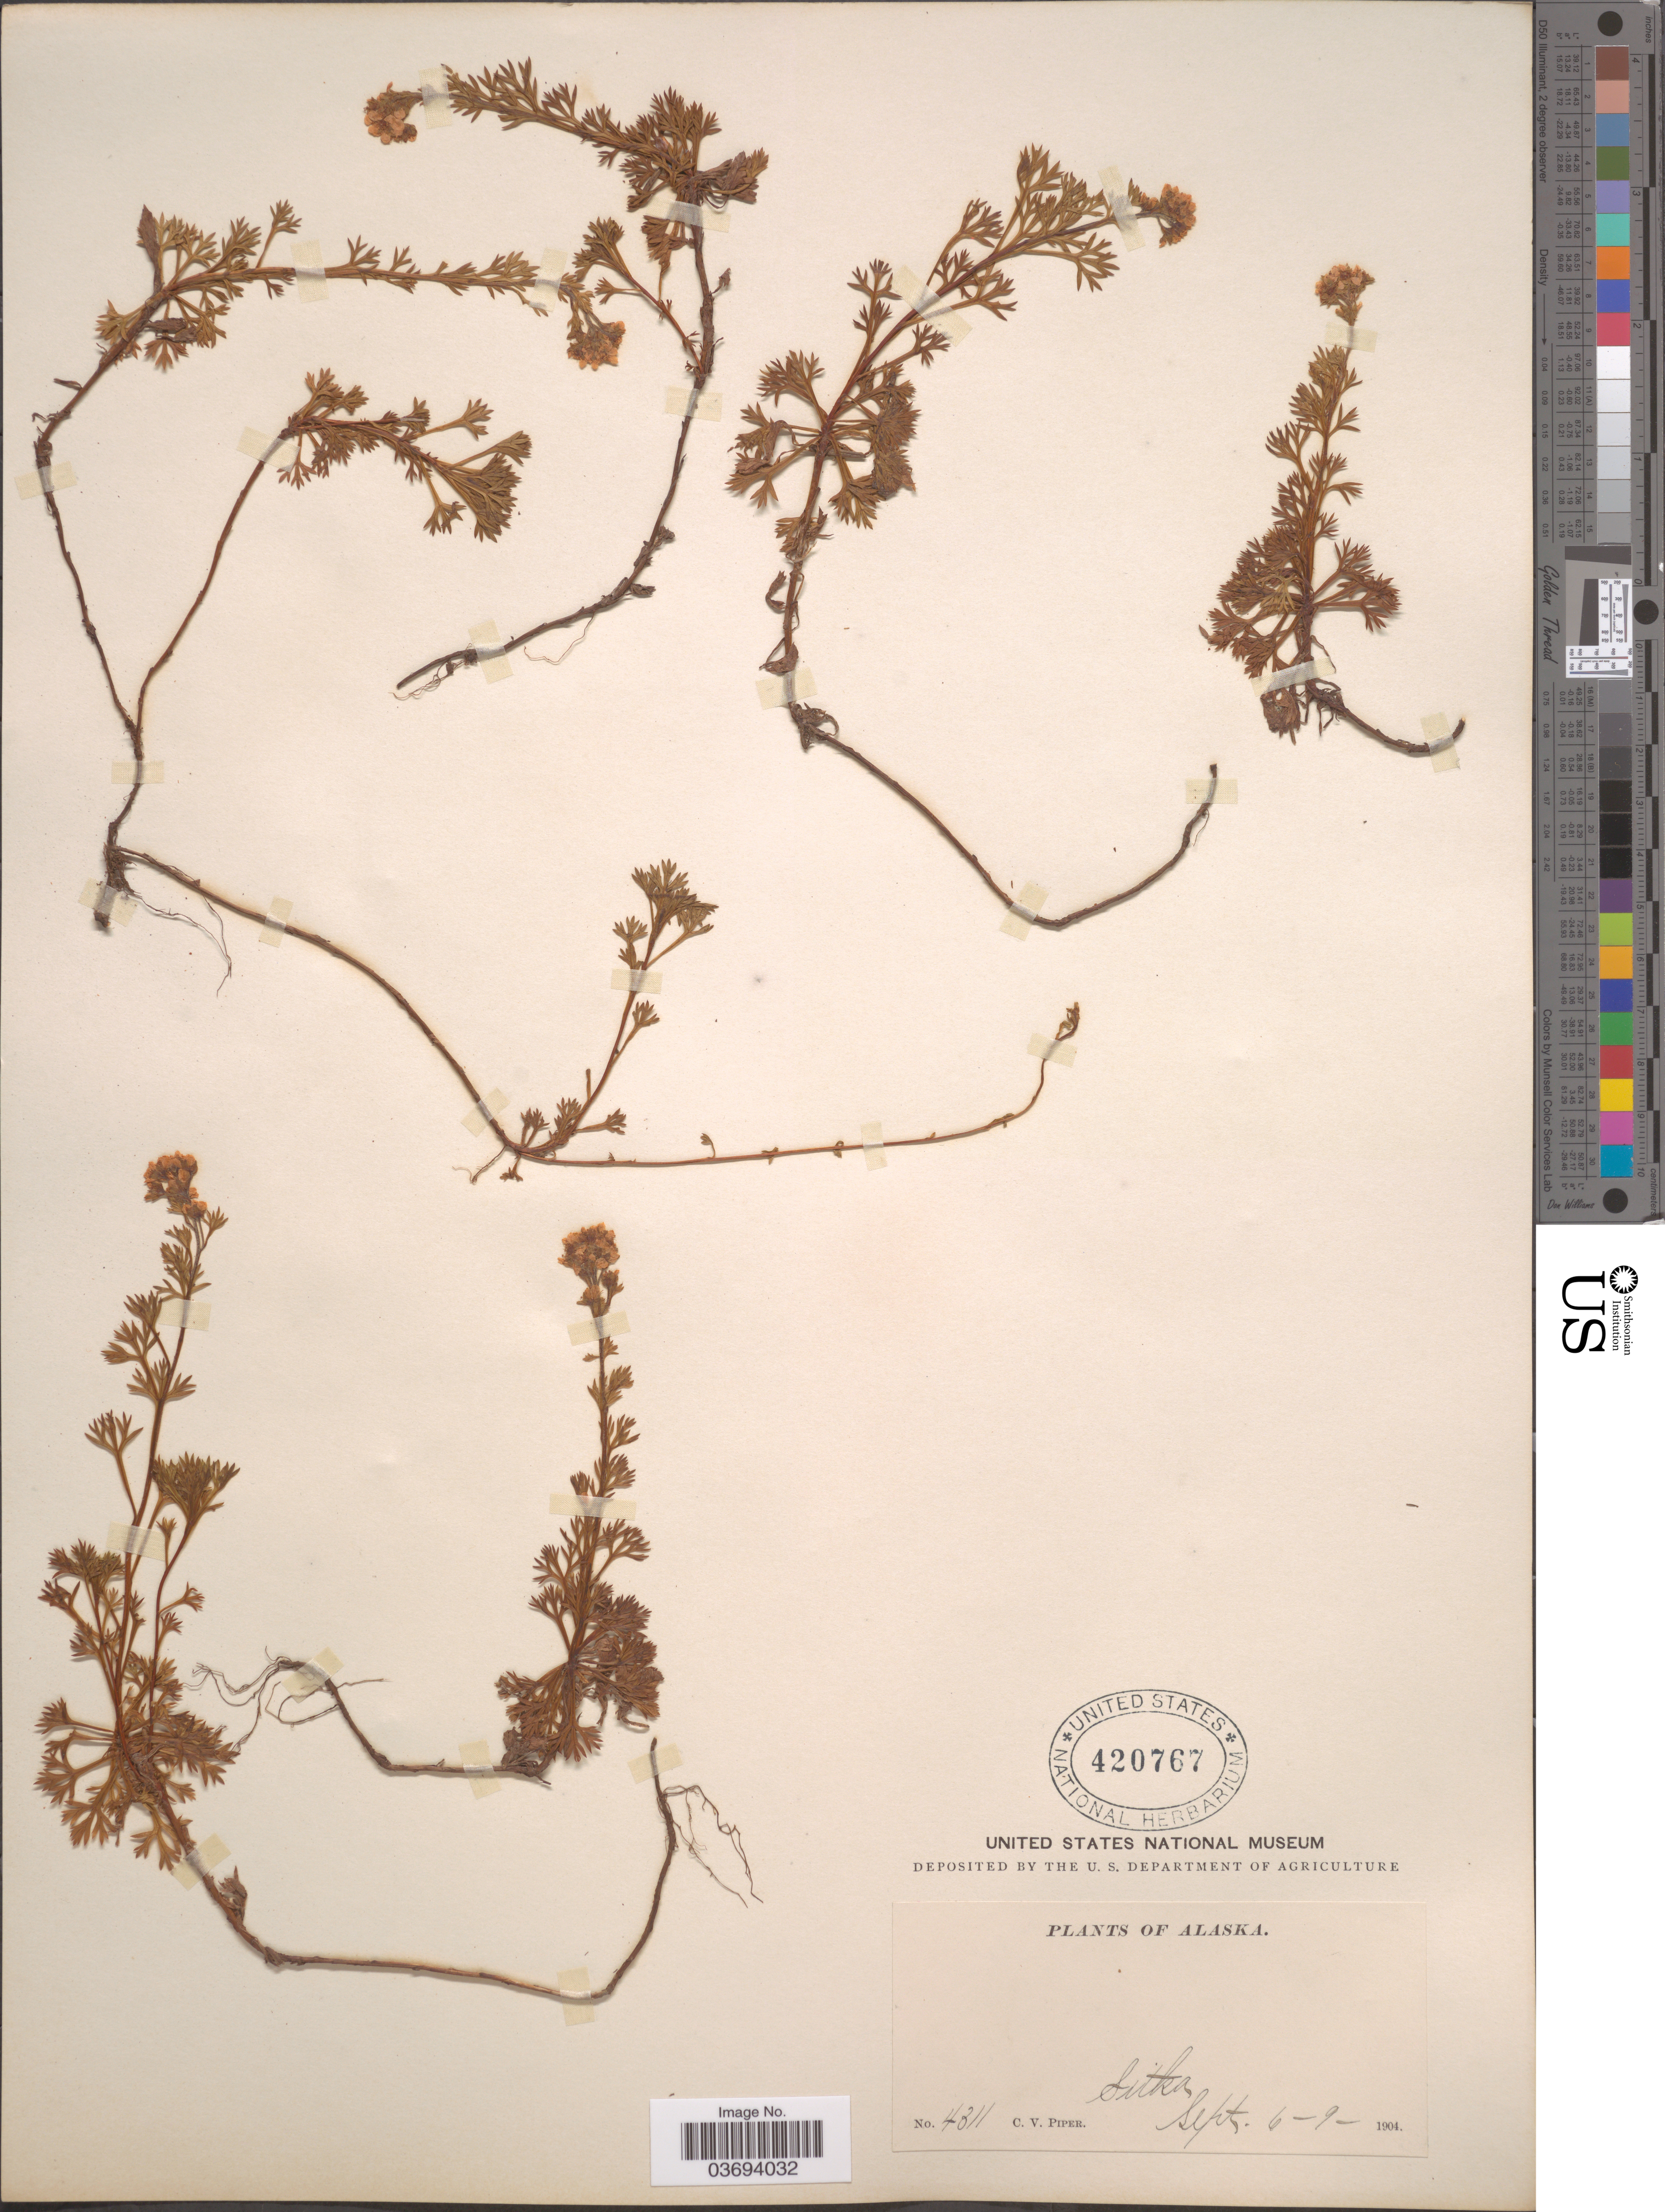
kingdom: Plantae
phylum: Tracheophyta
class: Magnoliopsida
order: Rosales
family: Rosaceae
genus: Luetkea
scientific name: Luetkea pectinata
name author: (Pursh) Kuntze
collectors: C. V. Piper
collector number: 4311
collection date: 1904-09-06/1904-09-09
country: United States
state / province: Alaska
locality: Sitka.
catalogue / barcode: US 420767